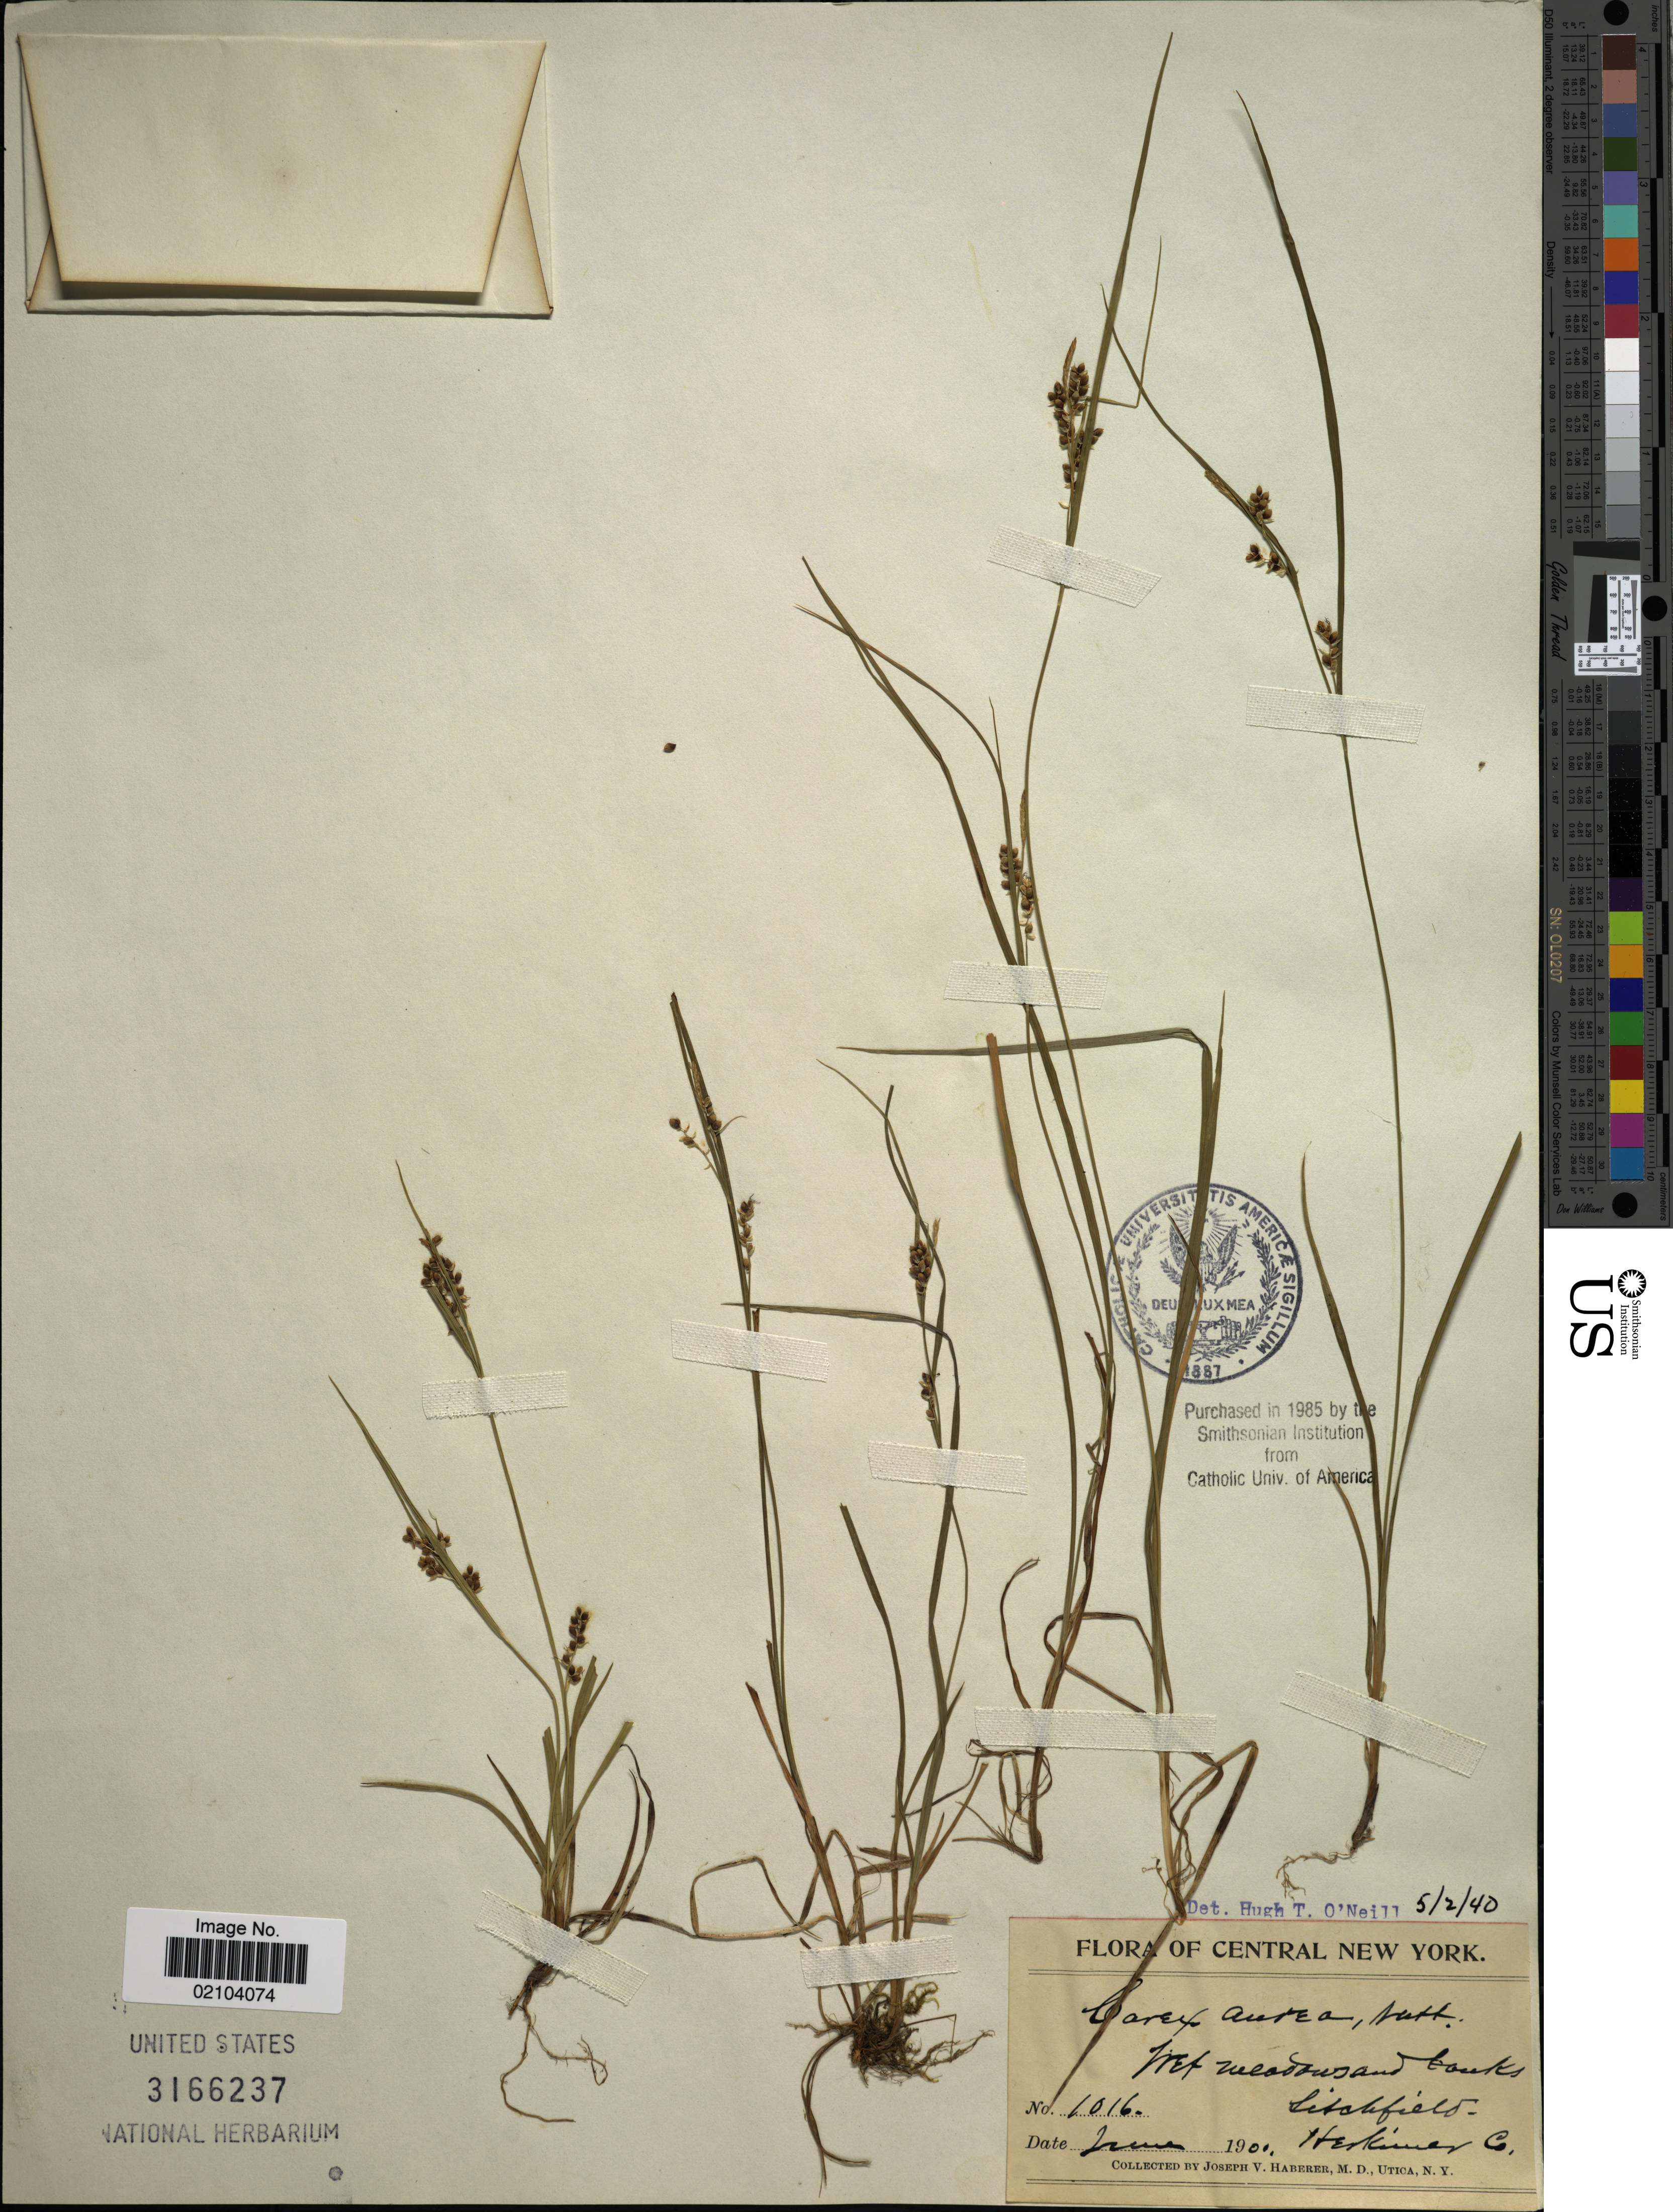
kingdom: Plantae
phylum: Tracheophyta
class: Liliopsida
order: Poales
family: Cyperaceae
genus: Carex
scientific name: Carex aurea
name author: Nutt.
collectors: J. V. Haberer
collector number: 1016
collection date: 1901-06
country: United States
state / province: New York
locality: Central New York. Litchfield. Herkimer Co.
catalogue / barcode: US 3166237